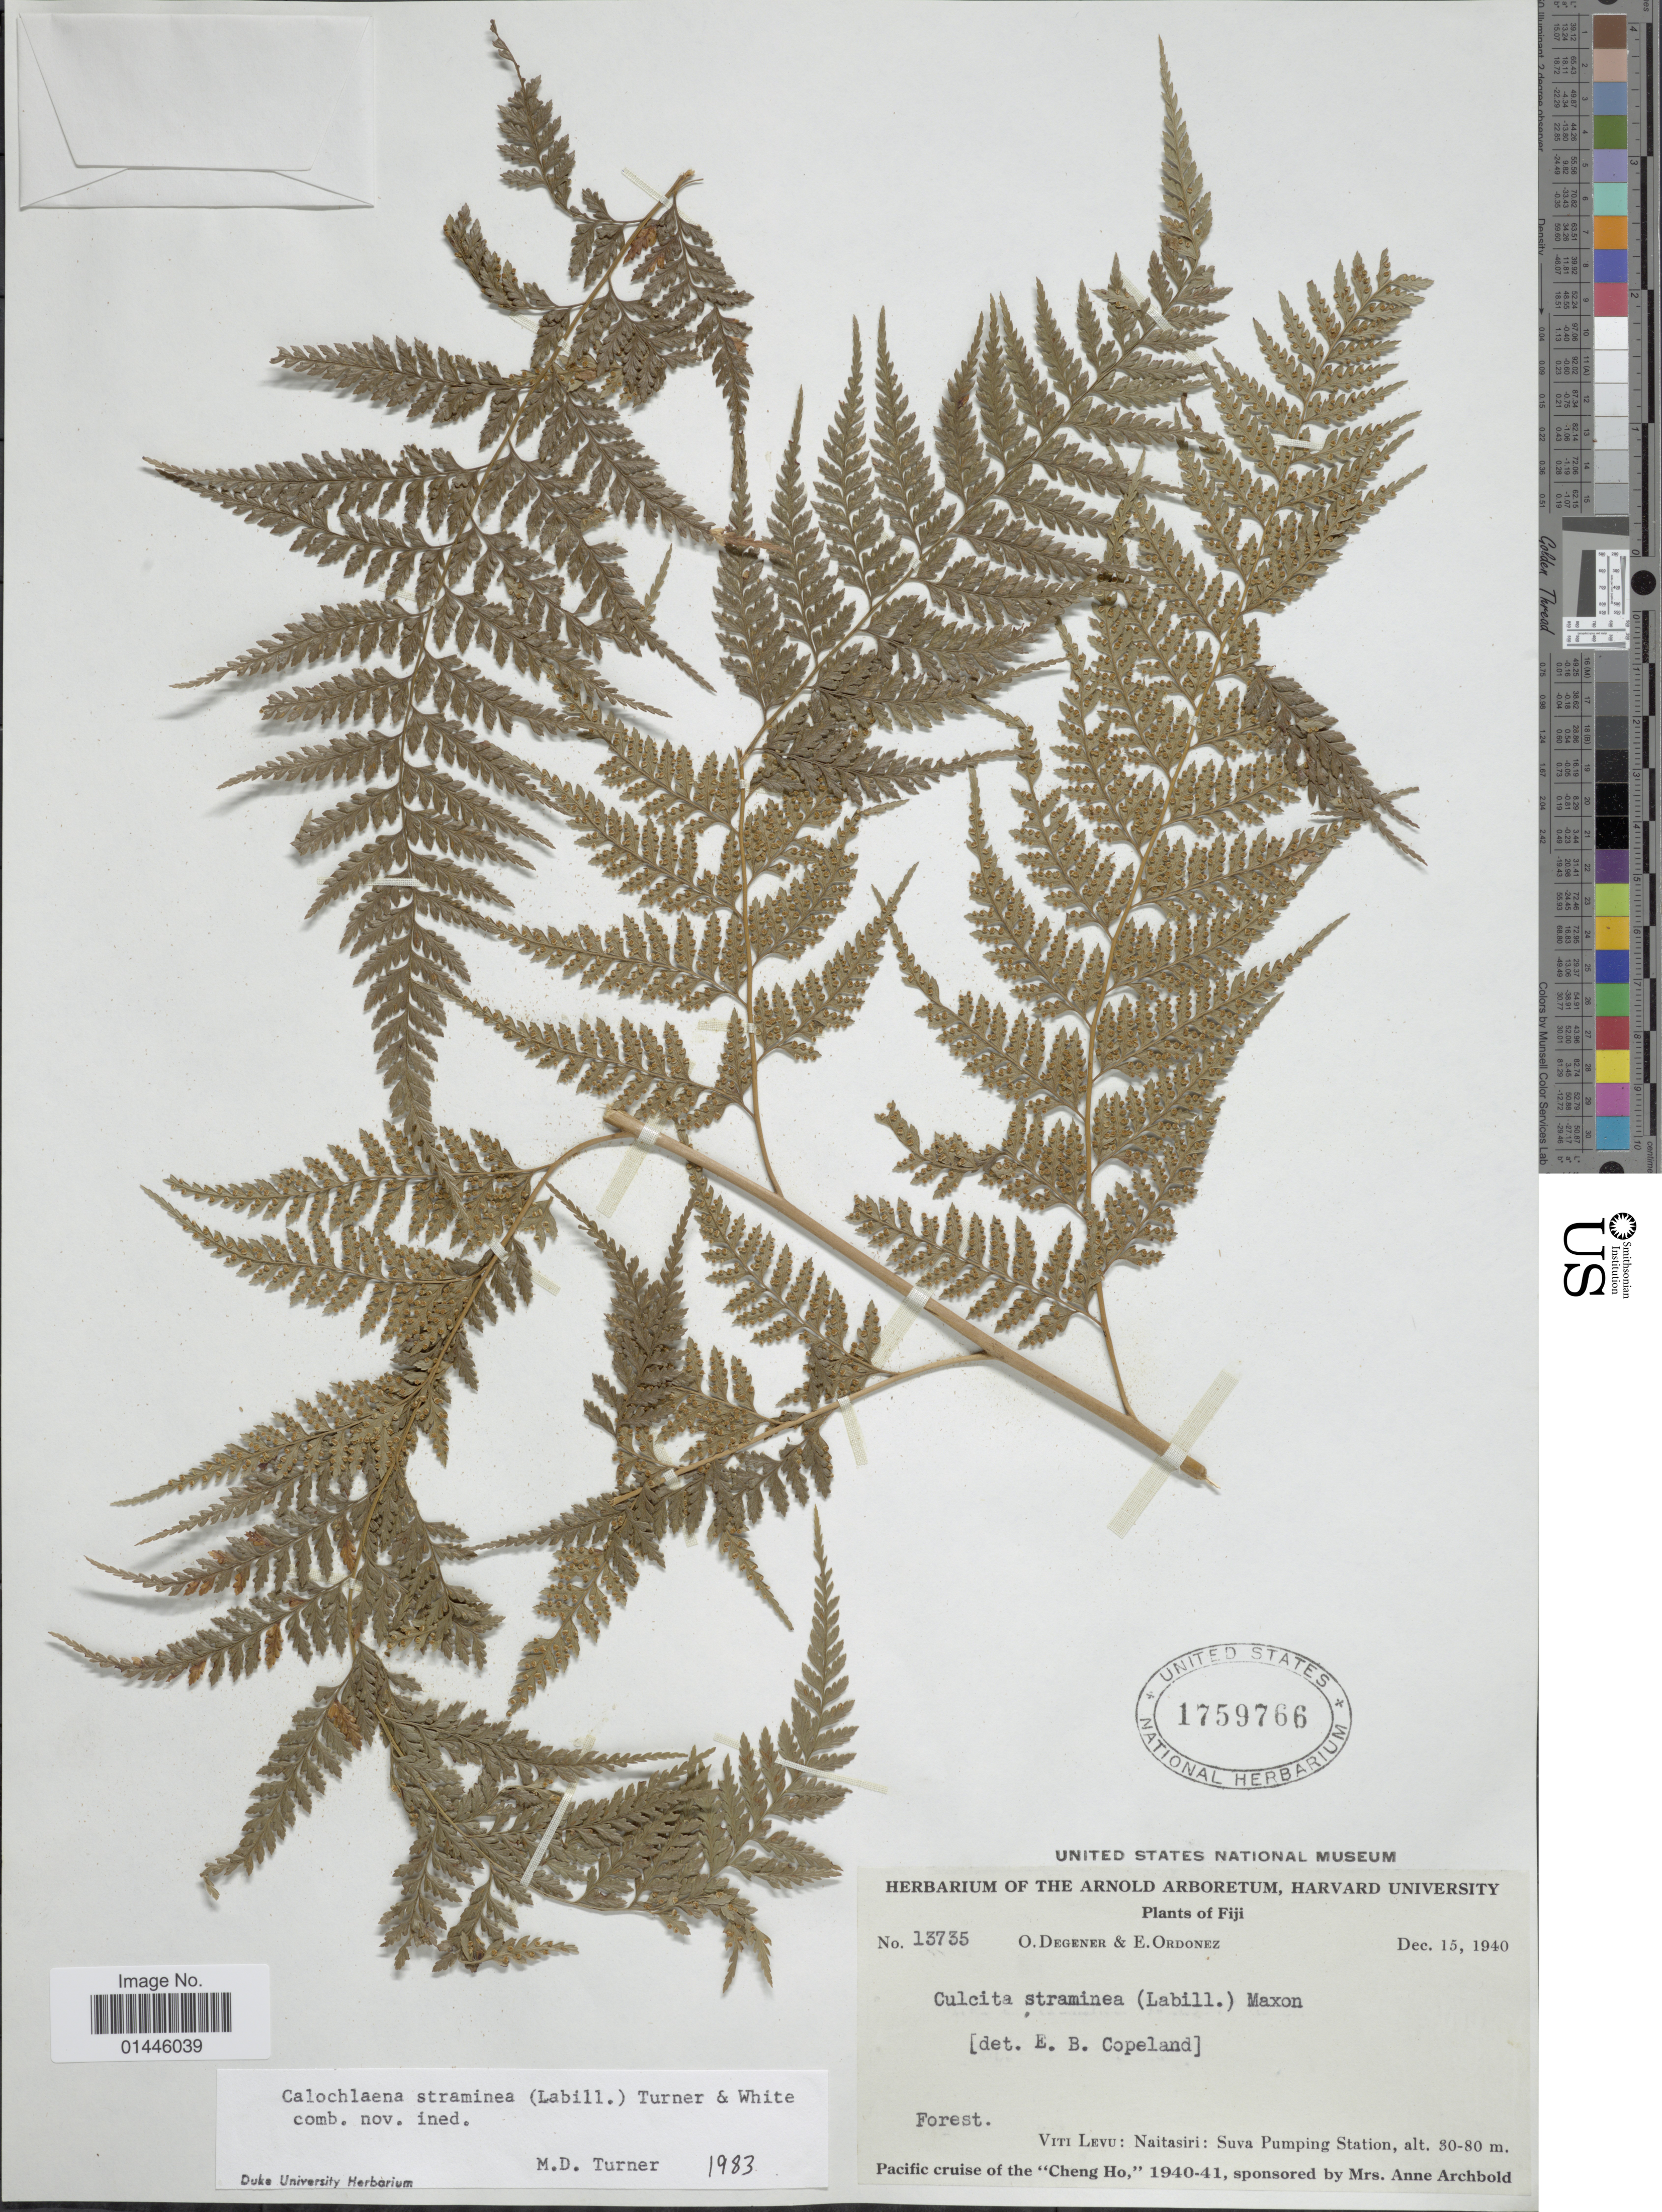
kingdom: Plantae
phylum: Tracheophyta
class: Polypodiopsida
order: Cyatheales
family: Dicksoniaceae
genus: Calochlaena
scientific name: Calochlaena straminea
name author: (Labill.) M.D. Turner & R.A. White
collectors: O. Degener & E. Ordonez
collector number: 13735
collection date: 1940-12-15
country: Fiji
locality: Viti Levu, Naitasiri: Suva Pumping Station.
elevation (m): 30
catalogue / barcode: US 1759766